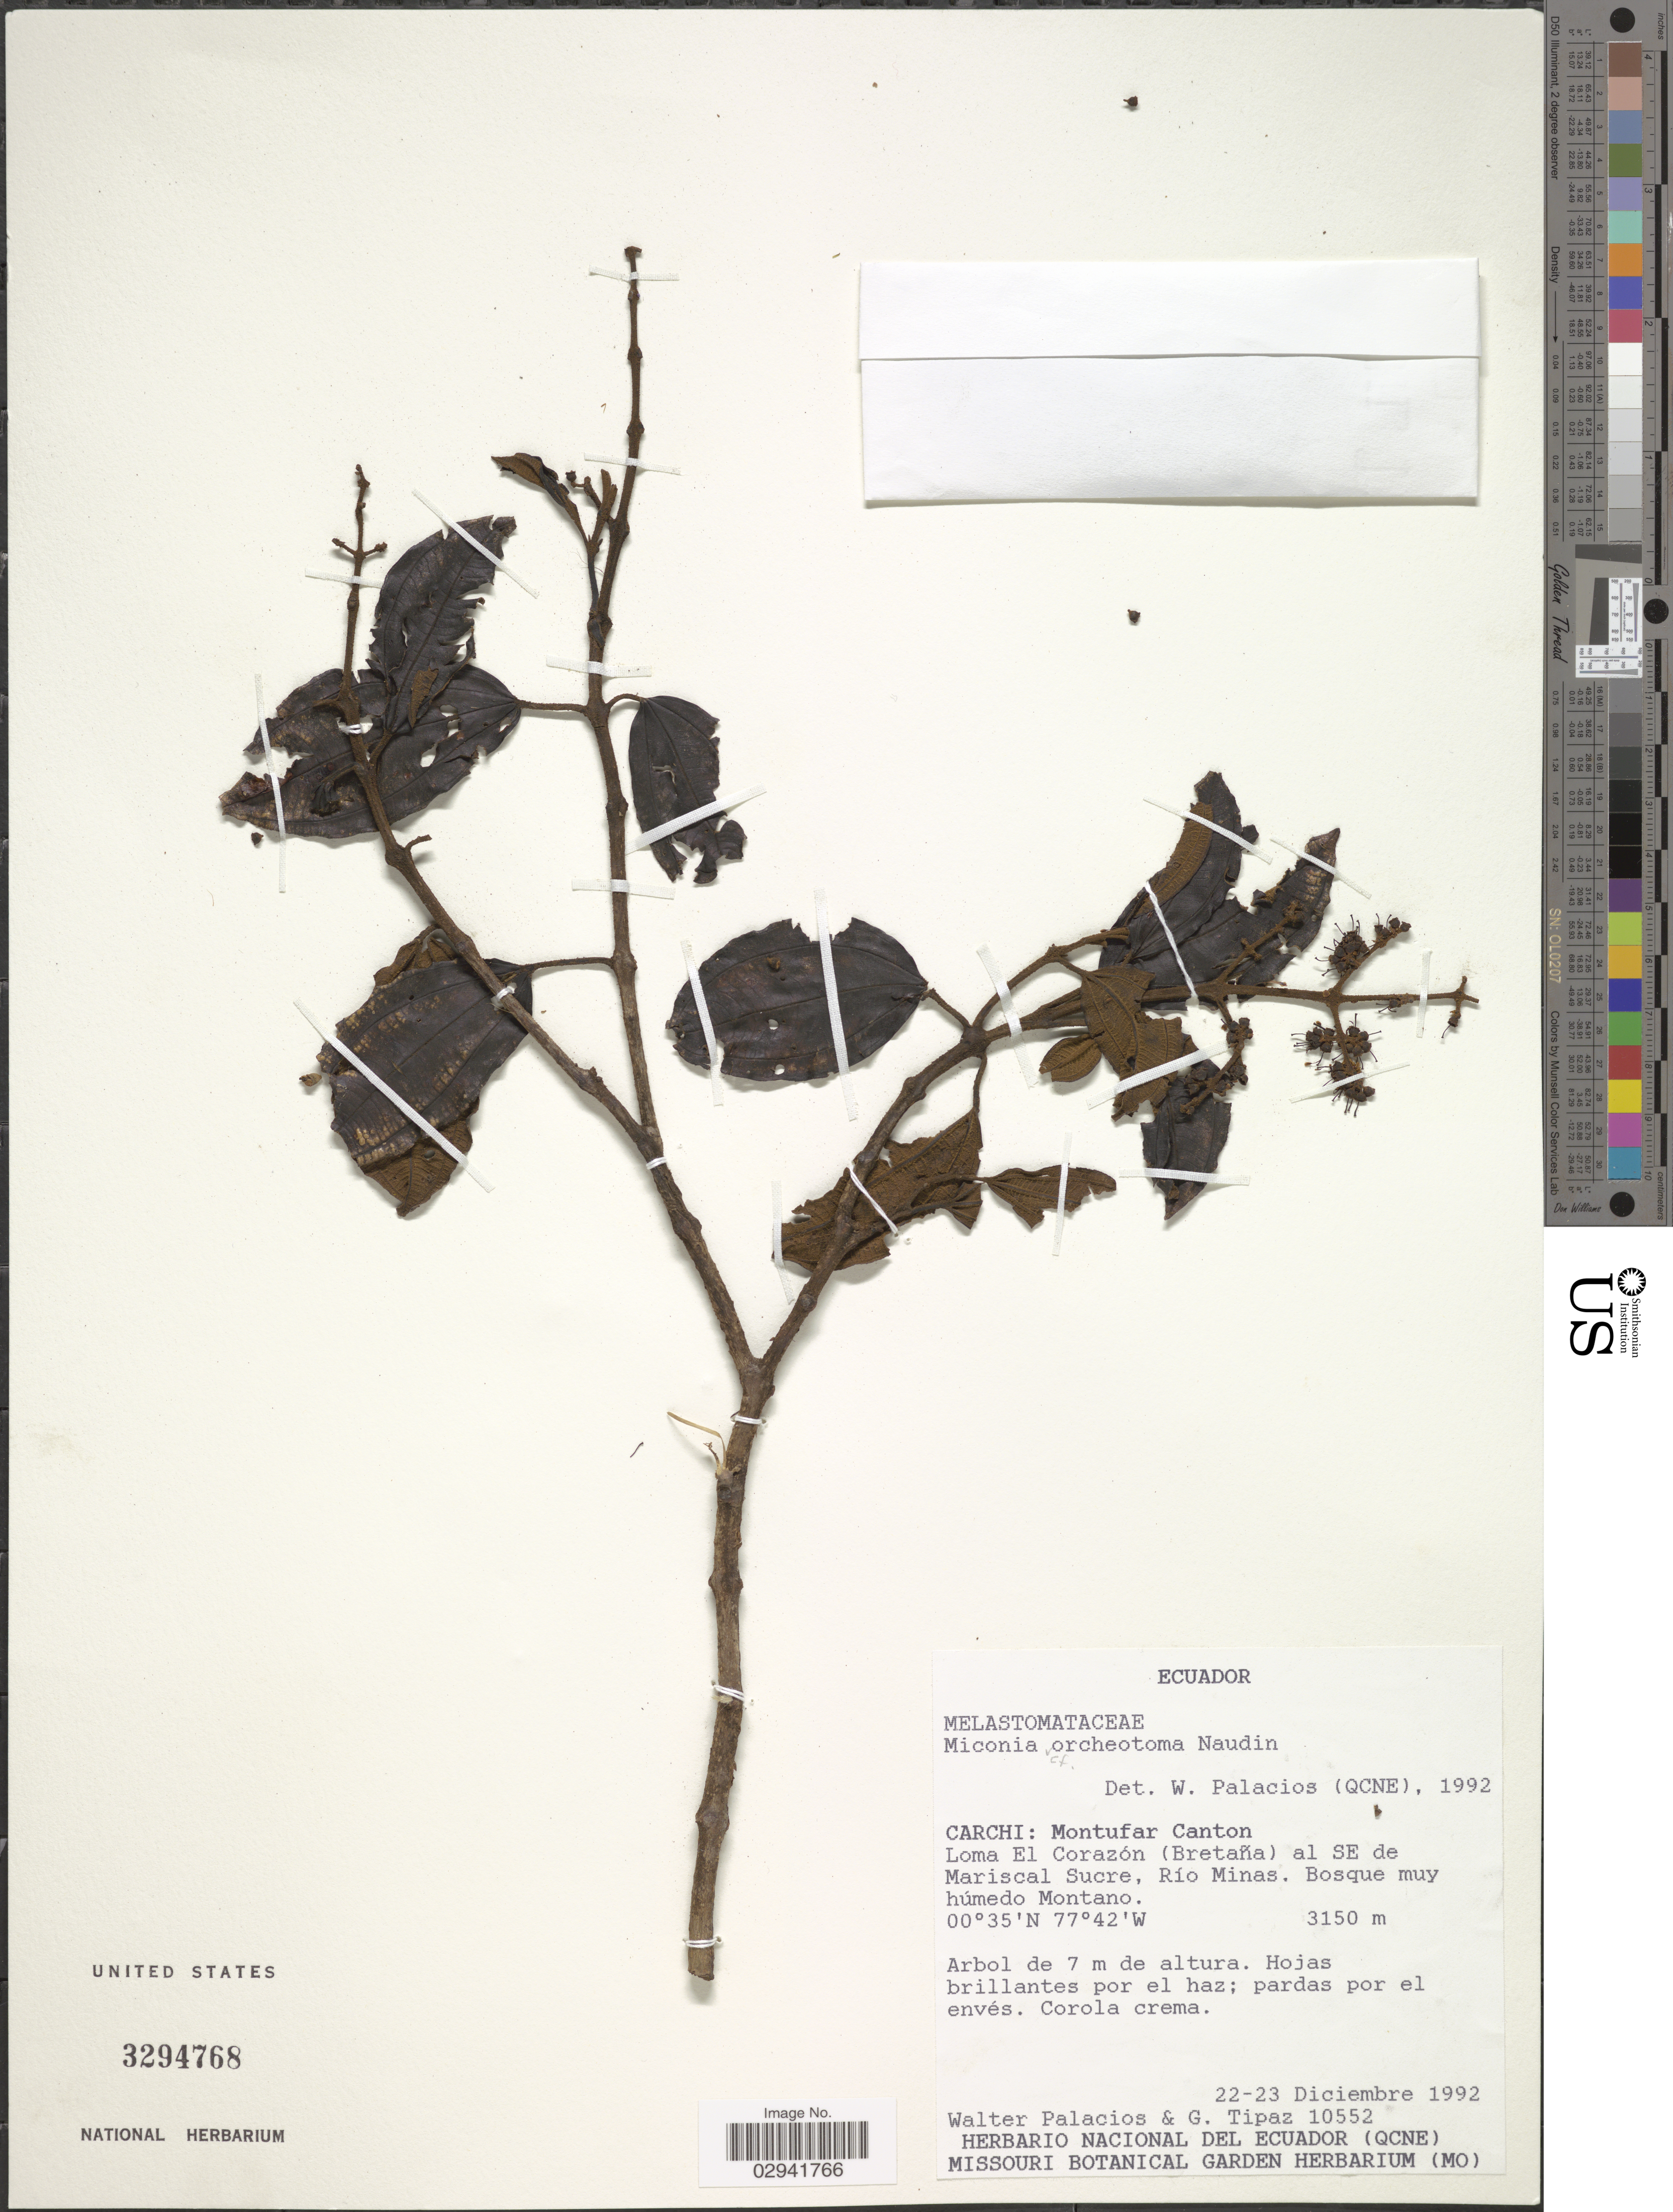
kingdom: Plantae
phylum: Tracheophyta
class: Magnoliopsida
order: Myrtales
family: Melastomataceae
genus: Miconia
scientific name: Miconia orcheotoma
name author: Naudin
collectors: W. Palacios & G. Tipaz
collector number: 10552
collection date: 1992-12-22/1992-12-23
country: Ecuador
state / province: Carchi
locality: Montufar Canton. Loma El Corazón (Bretaña) al SE de Mariscal Sucre, Río Minas.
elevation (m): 3150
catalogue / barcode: US 3294768